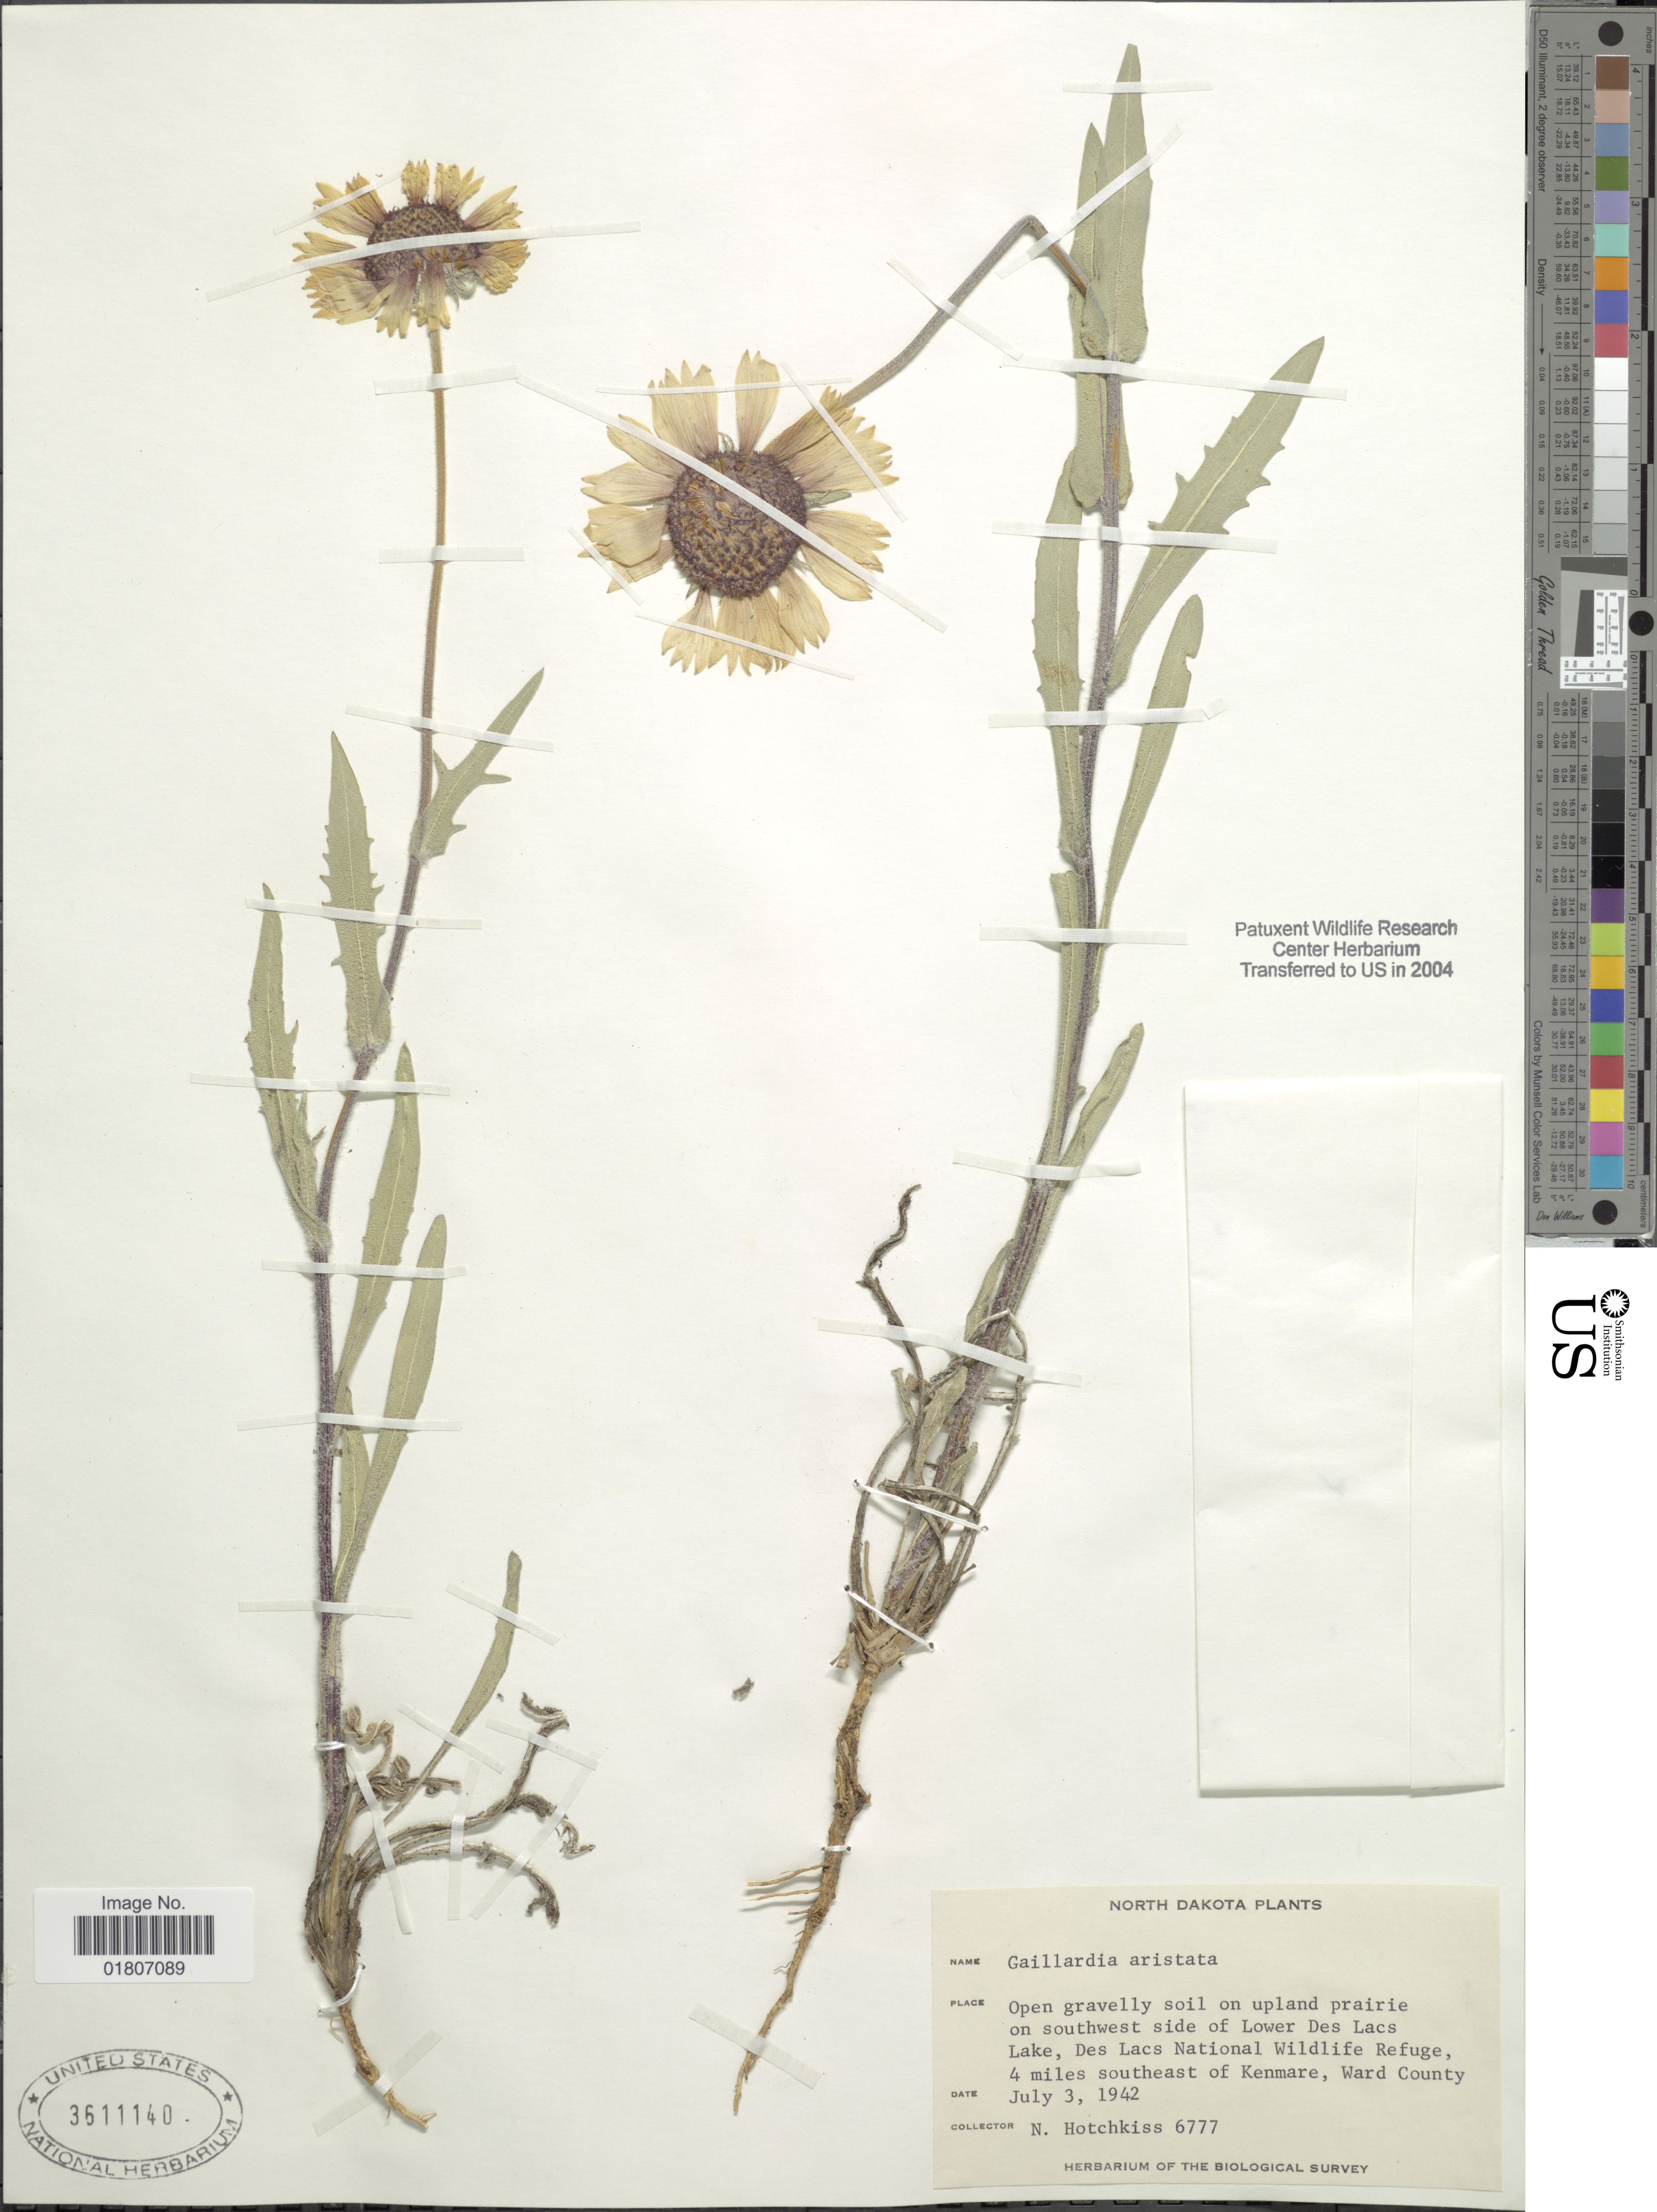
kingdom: Plantae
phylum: Tracheophyta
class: Magnoliopsida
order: Asterales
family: Asteraceae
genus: Gaillardia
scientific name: Gaillardia aristata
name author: Pursh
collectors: N. Hotchkiss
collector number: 6777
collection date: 1942-07-03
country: United States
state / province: North Dakota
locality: Southwest side of Lower Des Lacs Lake, Des Lacs National Wildlife Range, 4 miles southeast of Kenmare, Ward County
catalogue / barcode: US 3611140